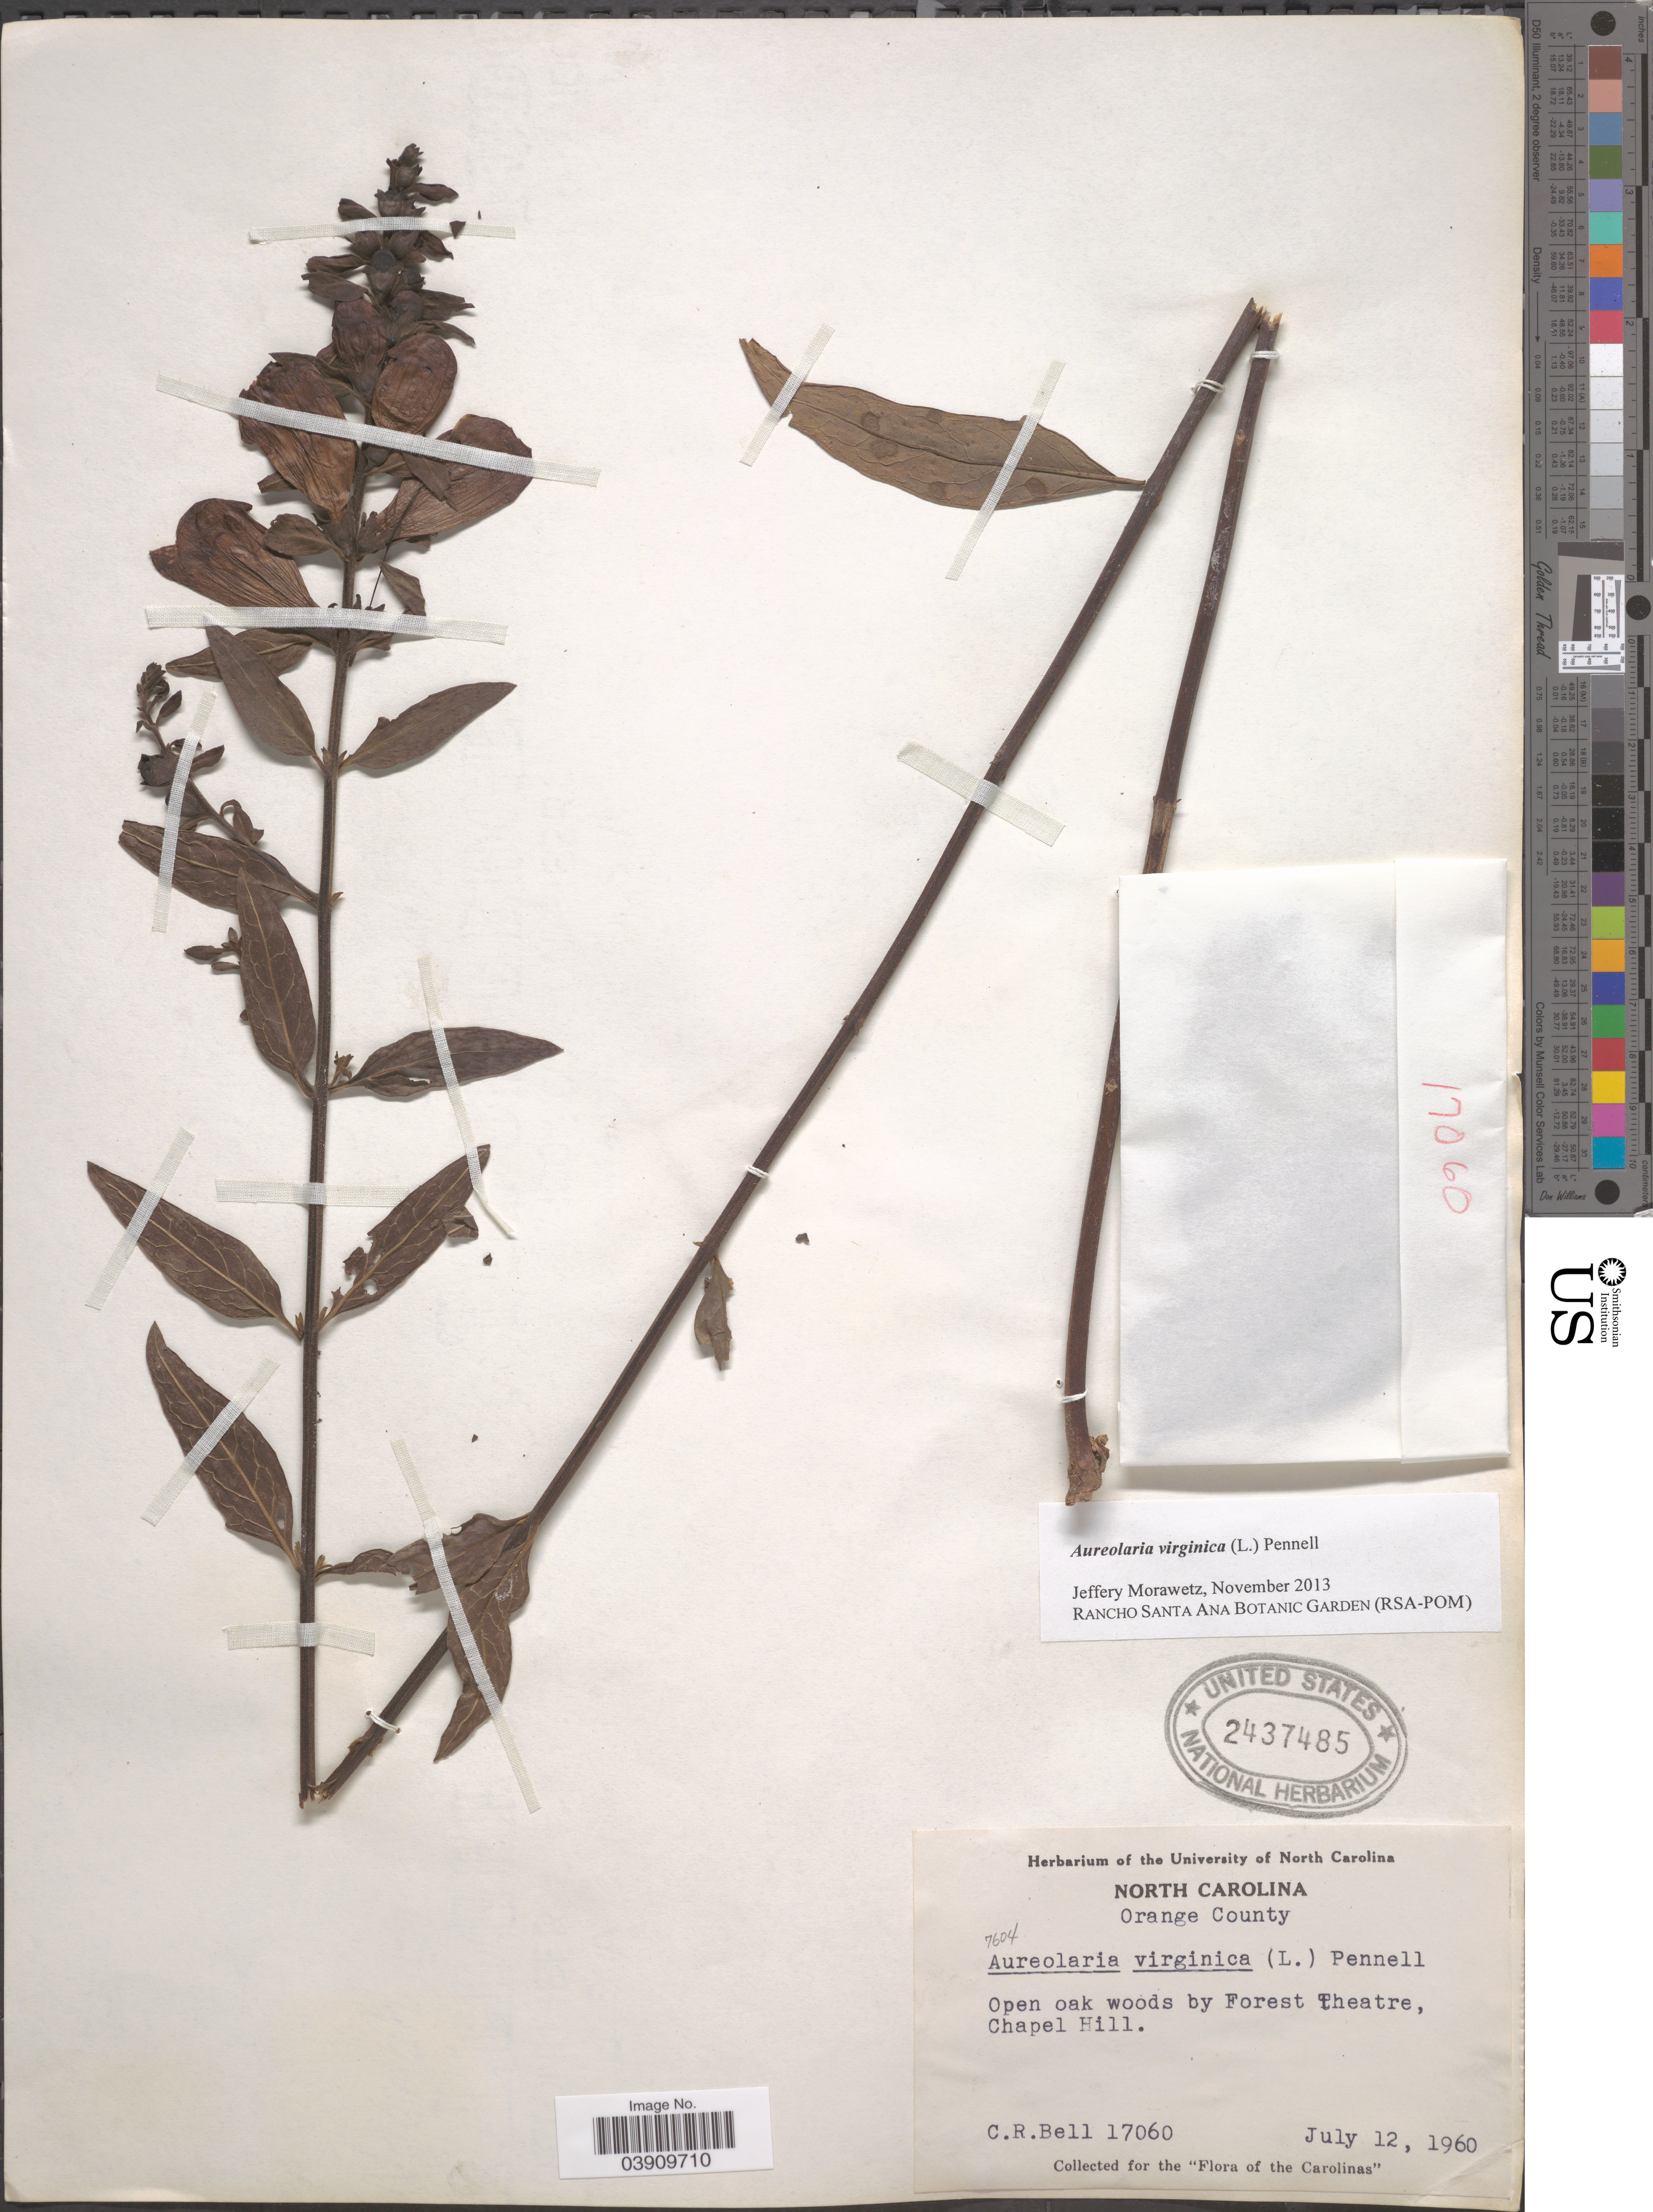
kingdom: Plantae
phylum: Tracheophyta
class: Magnoliopsida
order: Lamiales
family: Orobanchaceae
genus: Aureolaria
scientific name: Aureolaria virginica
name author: (L.) Pennell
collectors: C. R. Bell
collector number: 17060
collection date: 1960-07-12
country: United States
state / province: North Carolina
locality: Orange County. Open oak woods by Forest Theatre, Chapel Hill.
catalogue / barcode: US 2437485